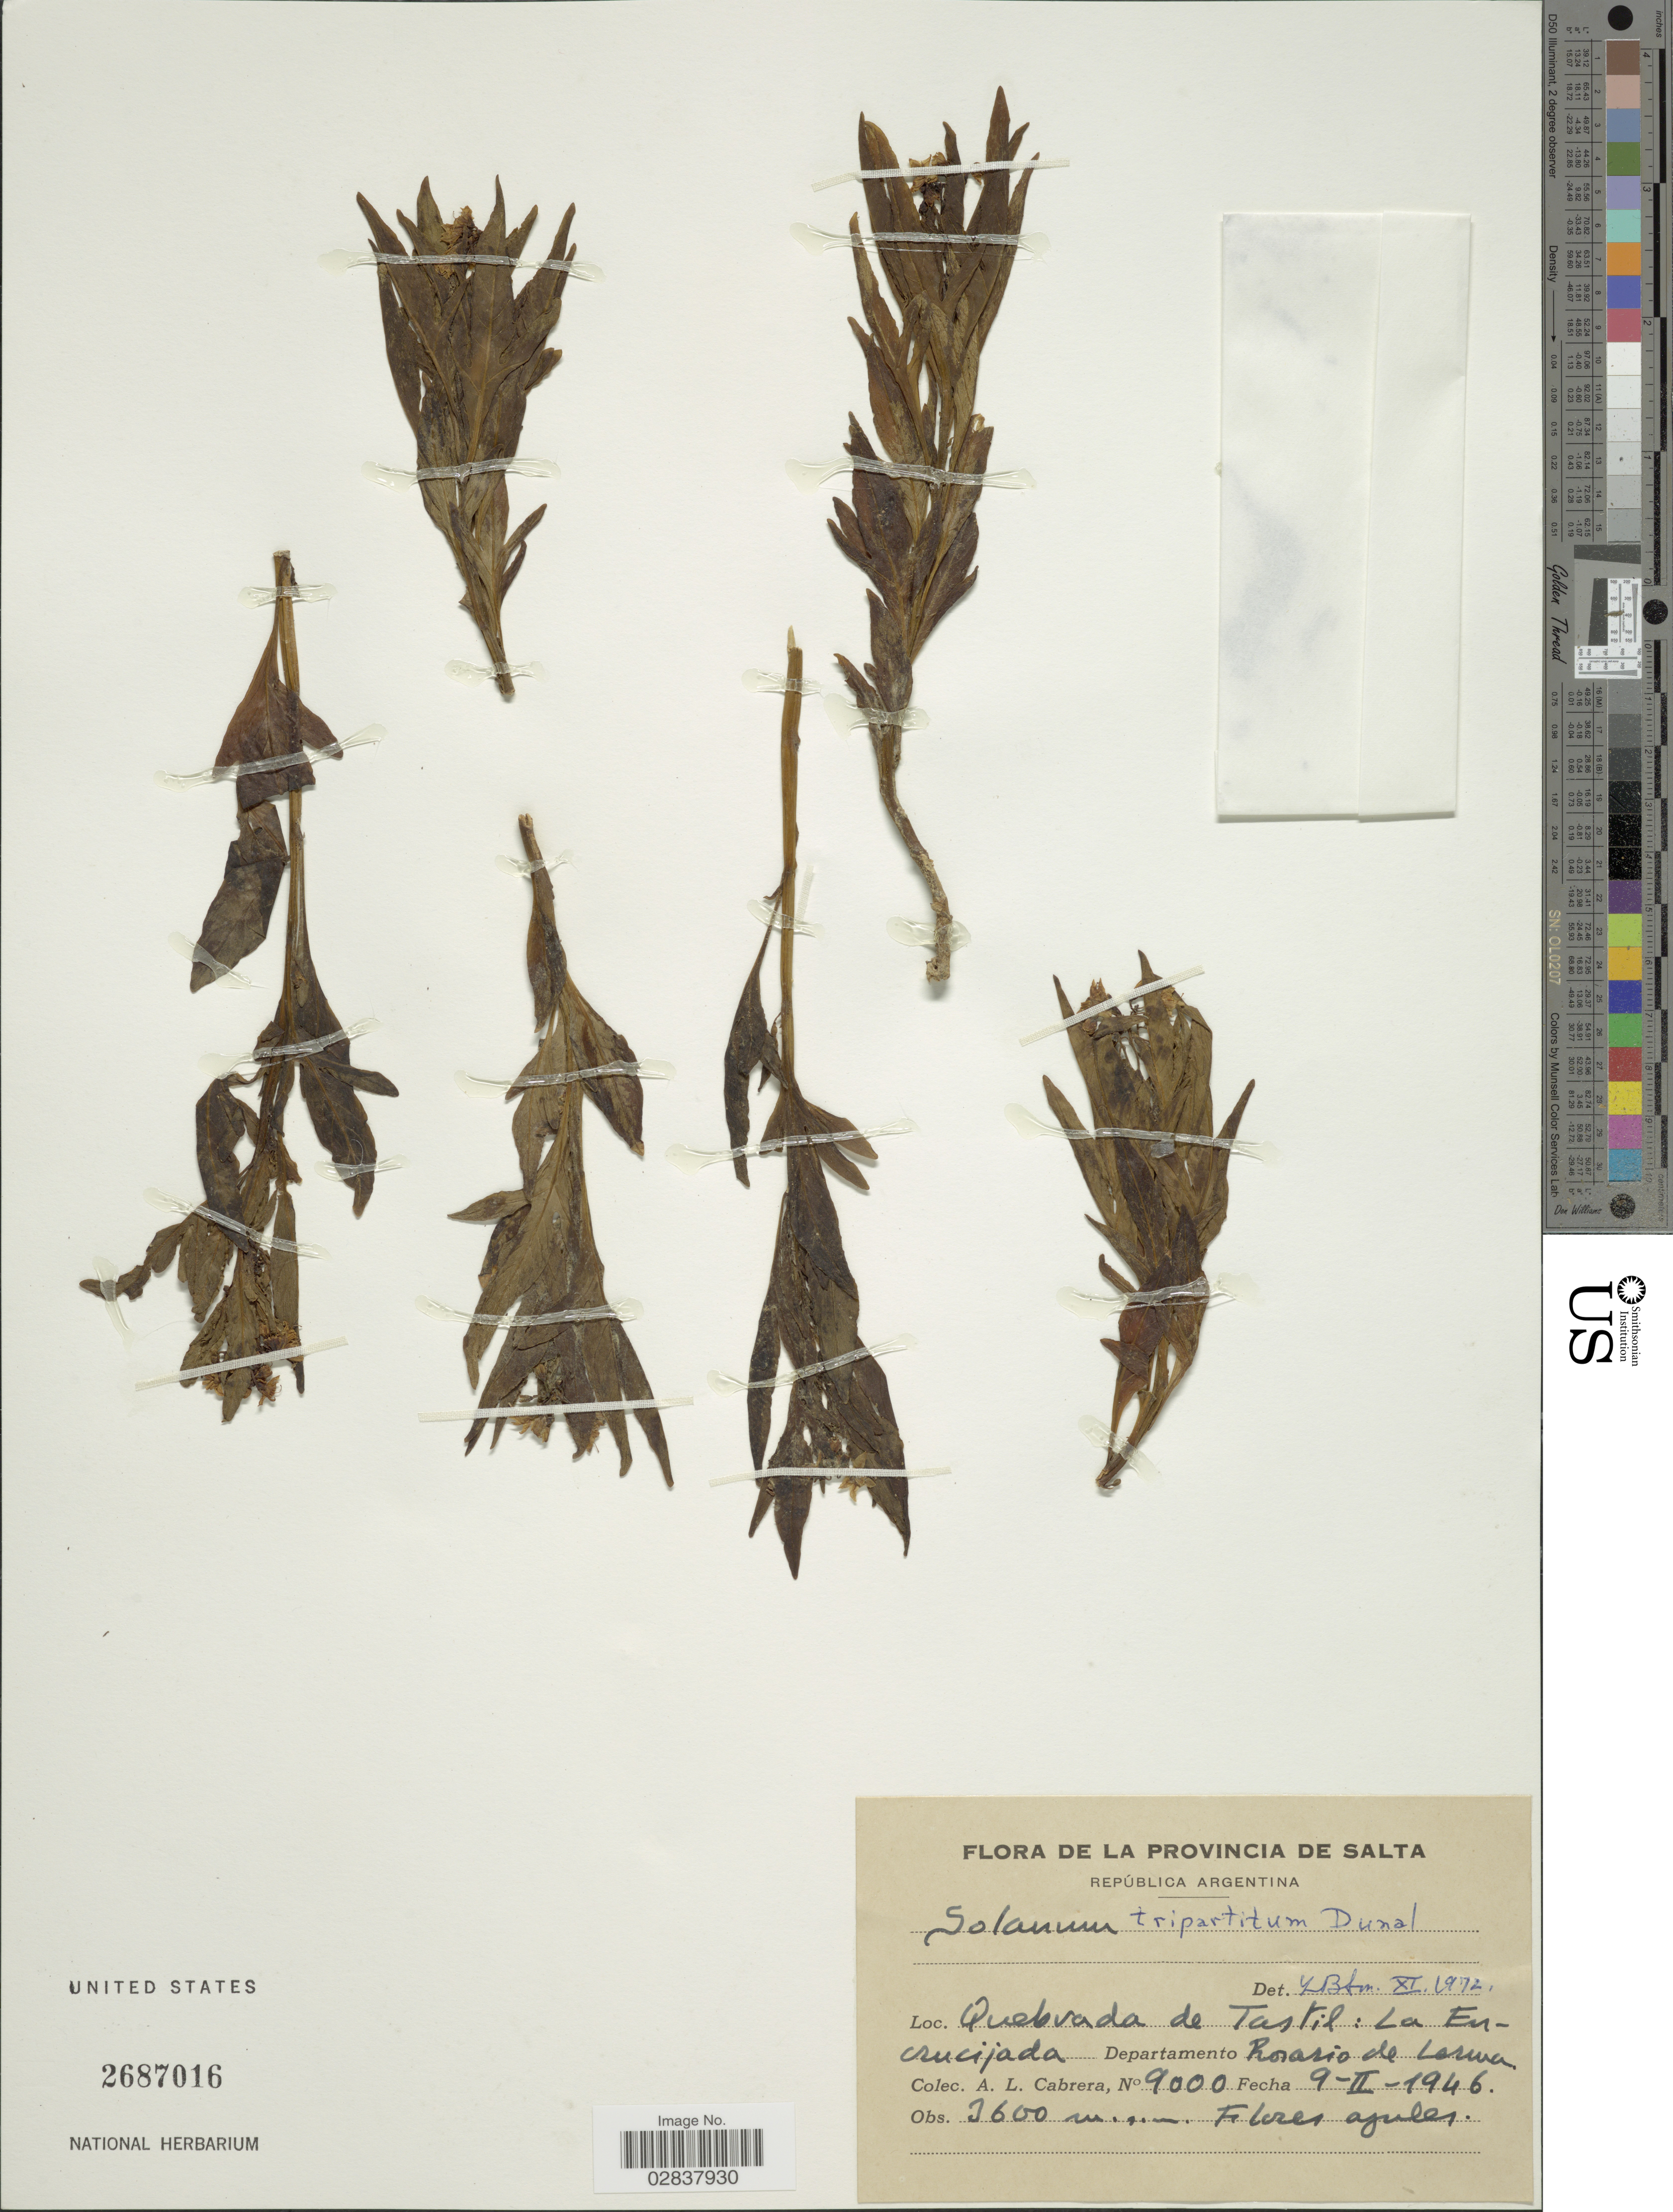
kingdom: Plantae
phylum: Tracheophyta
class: Magnoliopsida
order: Solanales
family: Solanaceae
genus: Solanum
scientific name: Solanum tripartitum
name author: Dunal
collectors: A. L. Cabrera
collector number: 9000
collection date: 1946-02-09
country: Argentina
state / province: Salta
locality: Quebrada de Tastil, La Encrucijada, Departamento Rosario de Lerma.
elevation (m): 3600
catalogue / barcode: US 2687016